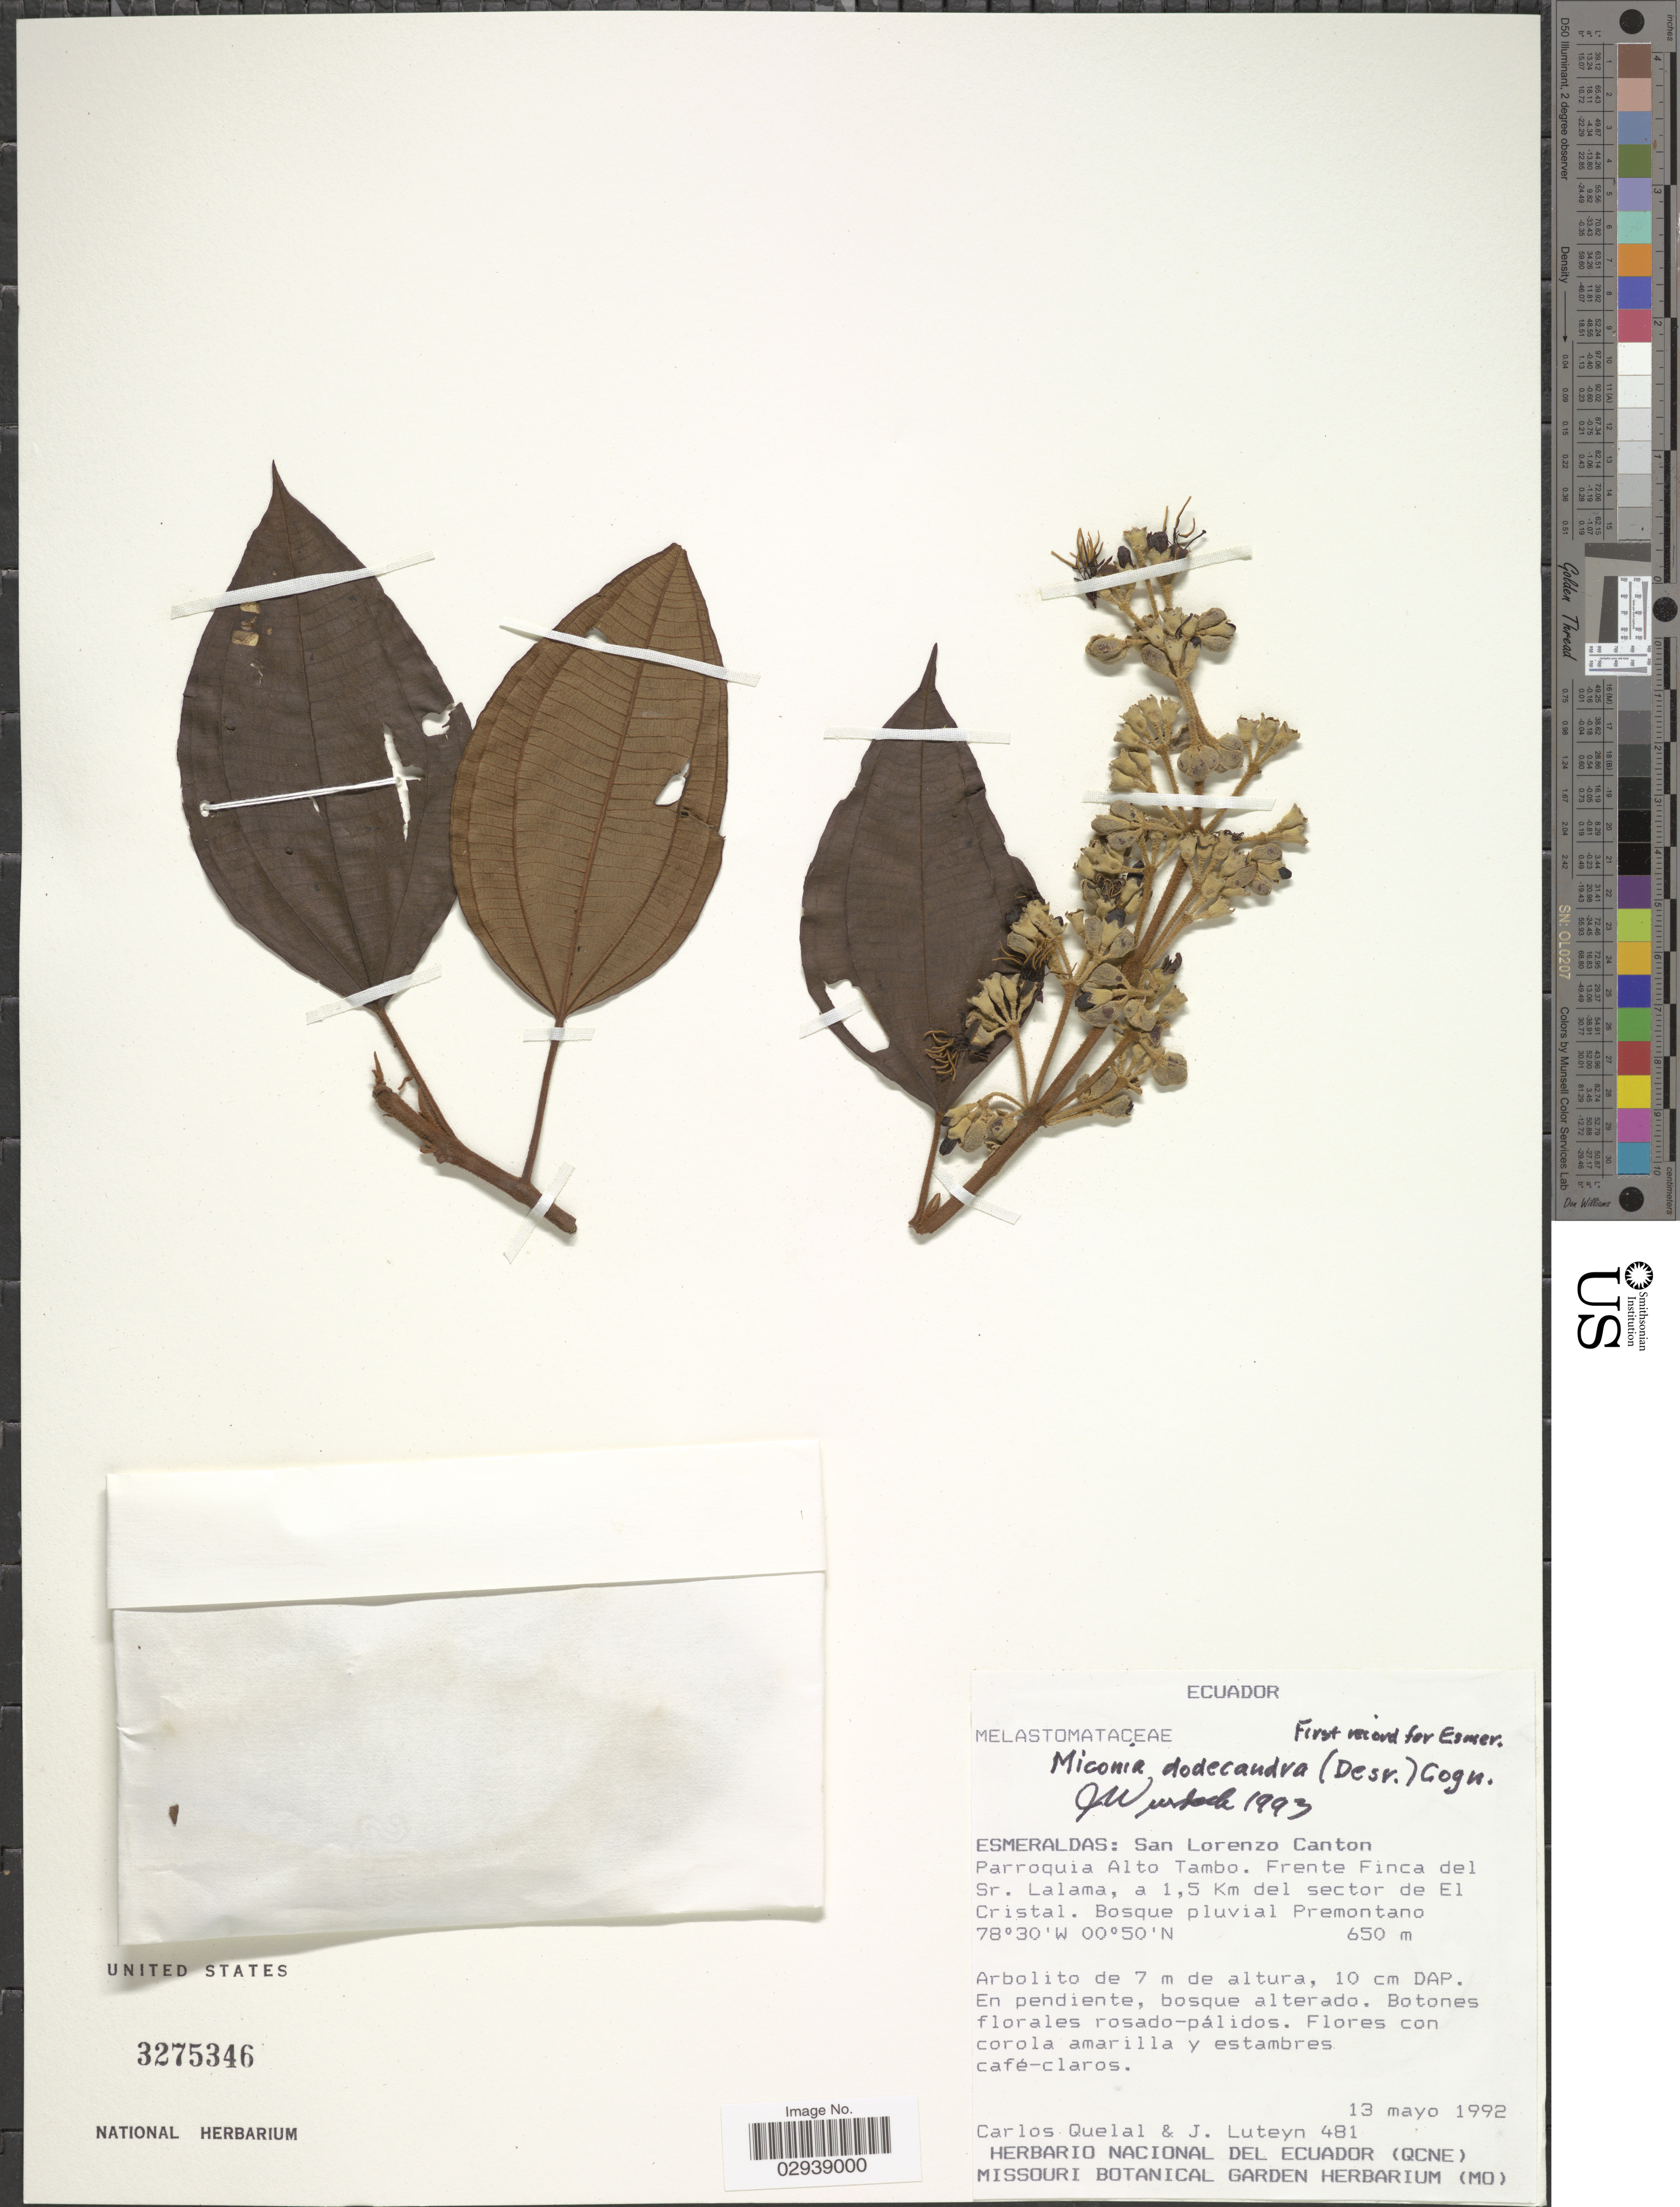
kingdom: Plantae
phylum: Tracheophyta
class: Magnoliopsida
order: Myrtales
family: Melastomataceae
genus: Miconia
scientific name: Miconia dodecandra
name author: Cogn.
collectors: C. Quelal & J. Luteyn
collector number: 481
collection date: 1992-05-13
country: Ecuador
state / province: Esmeraldas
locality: San Lorenzo Canton. Parroquia Alto Tambo. Frente Finca del Sr. Lalama, a 1,5 Km del sector de El Cristal. Bosque pluvial Premontano.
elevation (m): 650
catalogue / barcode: US 3275346